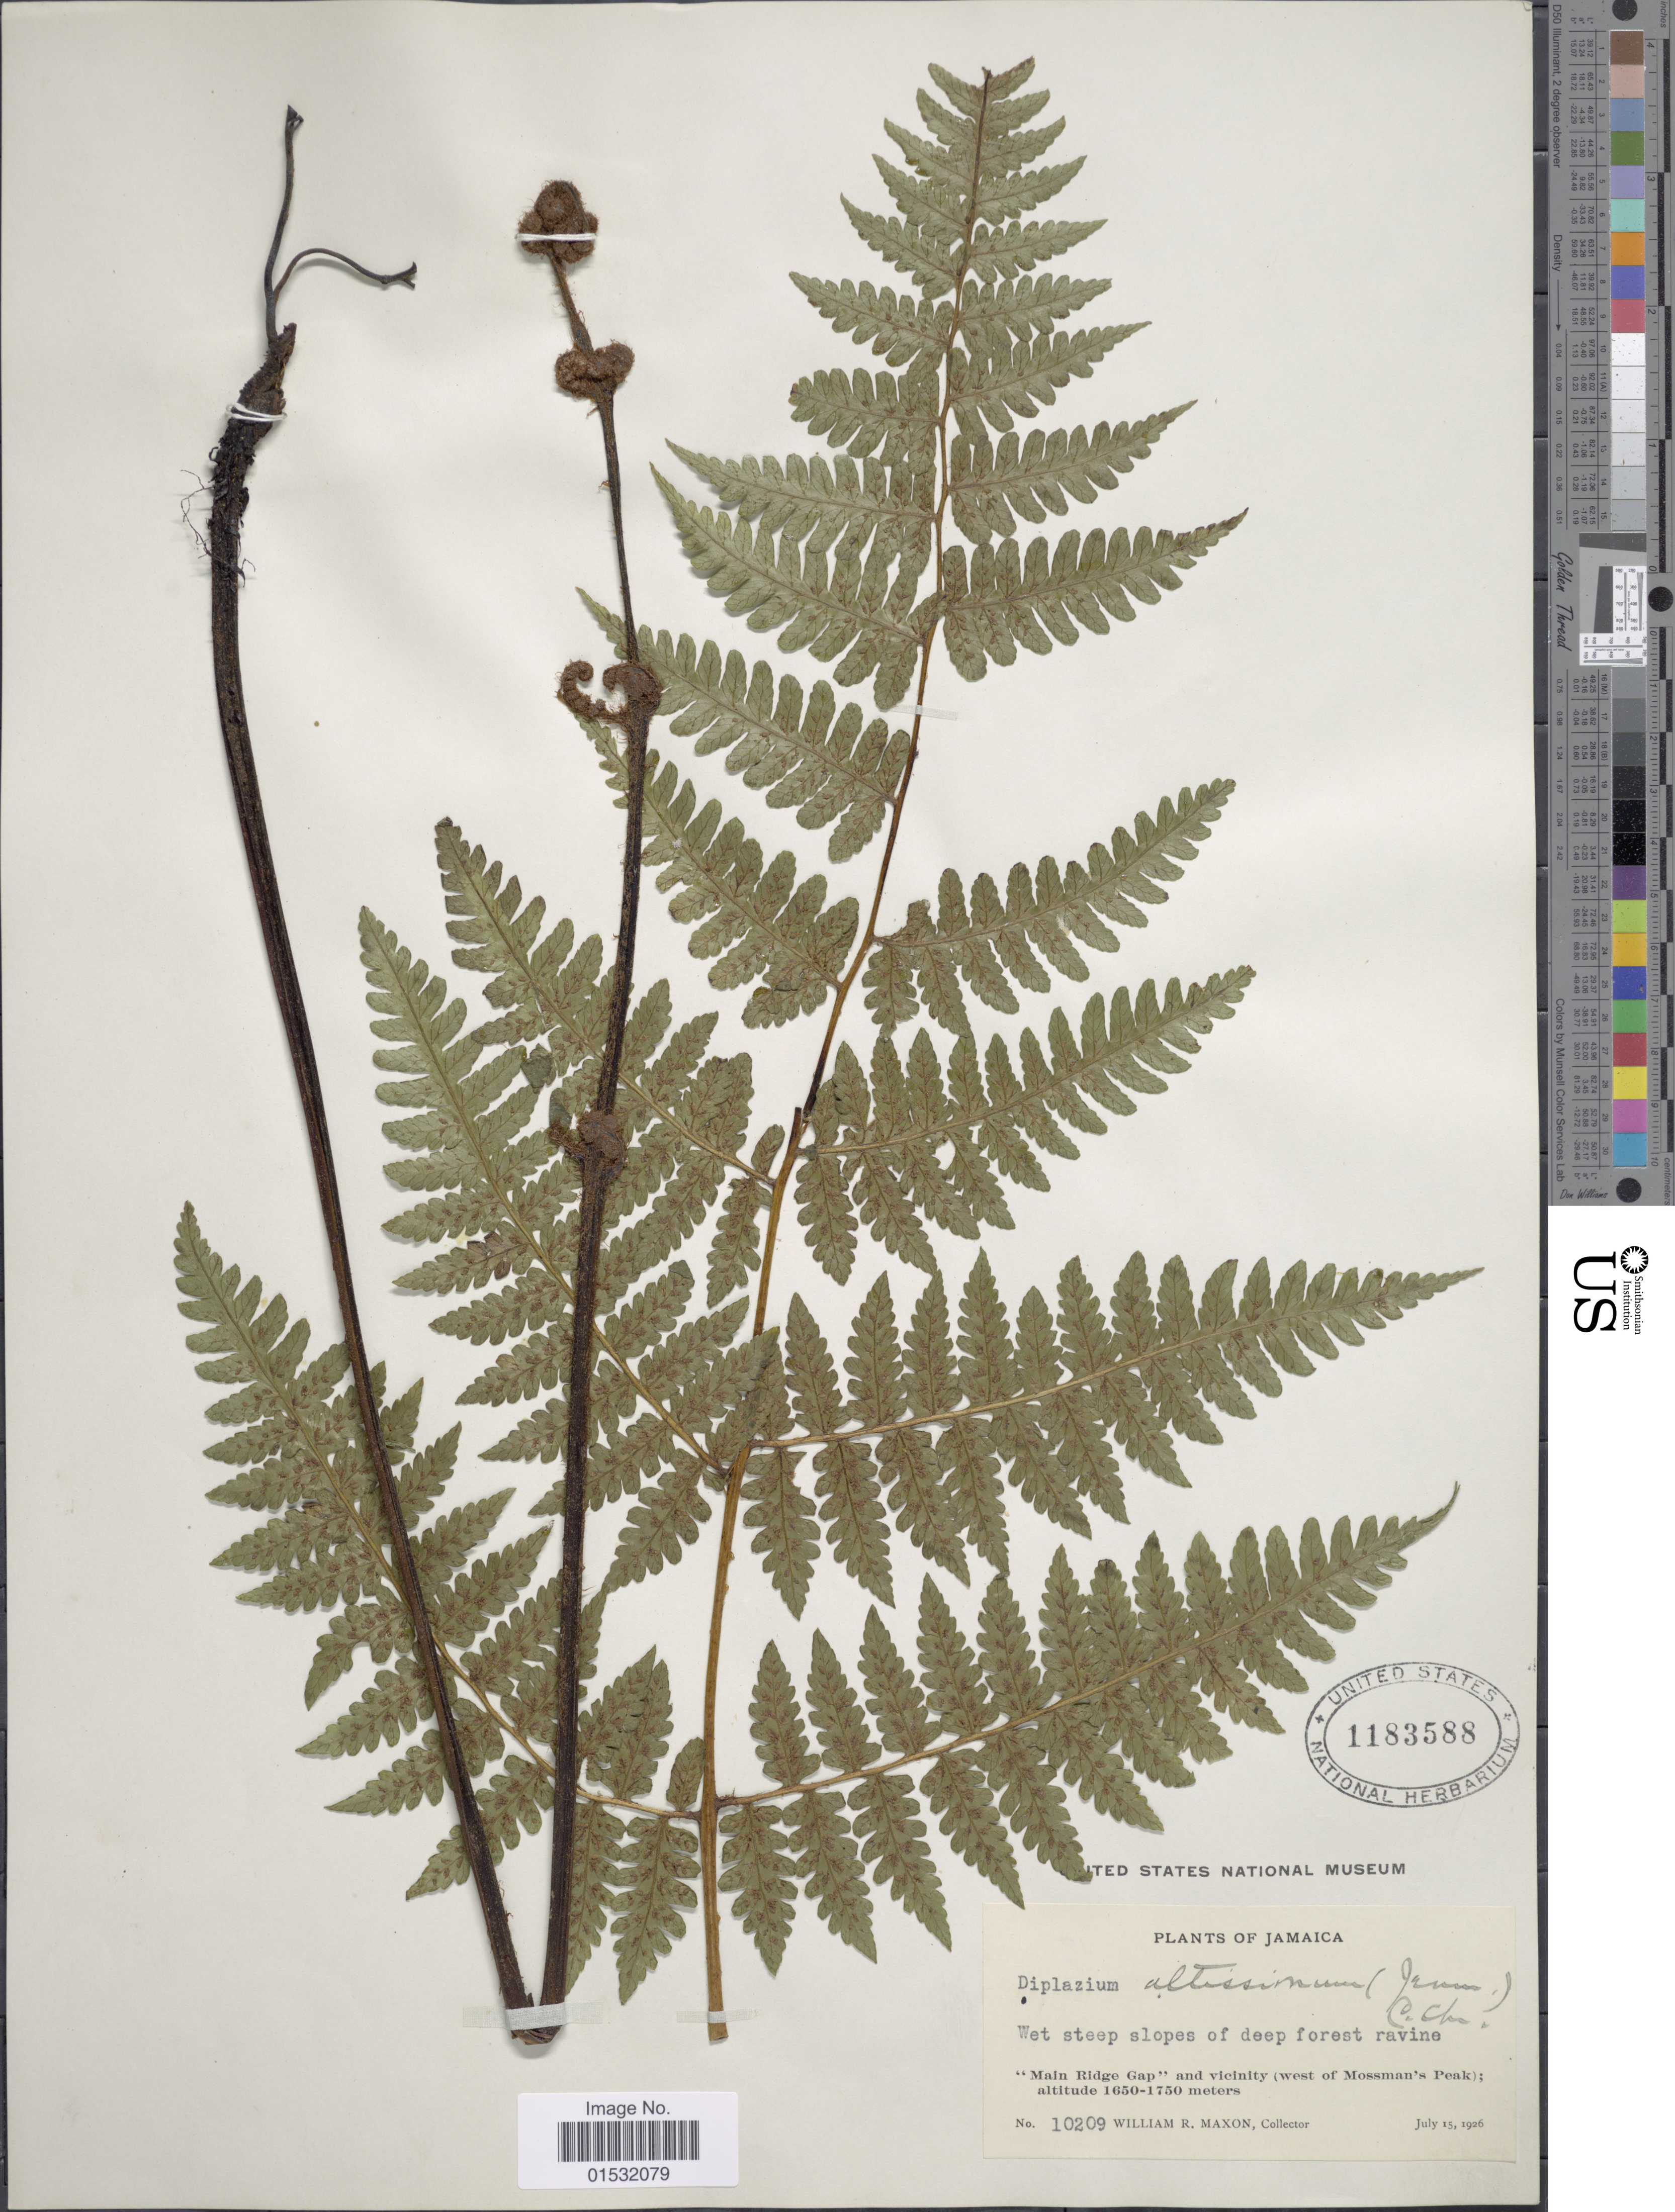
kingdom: Plantae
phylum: Tracheophyta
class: Polypodiopsida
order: Polypodiales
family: Athyriaceae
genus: Diplazium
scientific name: Diplazium altissimum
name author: (Jenman) C. Chr.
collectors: W. R. Maxon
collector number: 10209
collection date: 1926-07-15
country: Jamaica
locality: Main Ridge Gap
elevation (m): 1650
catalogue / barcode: US 1183599